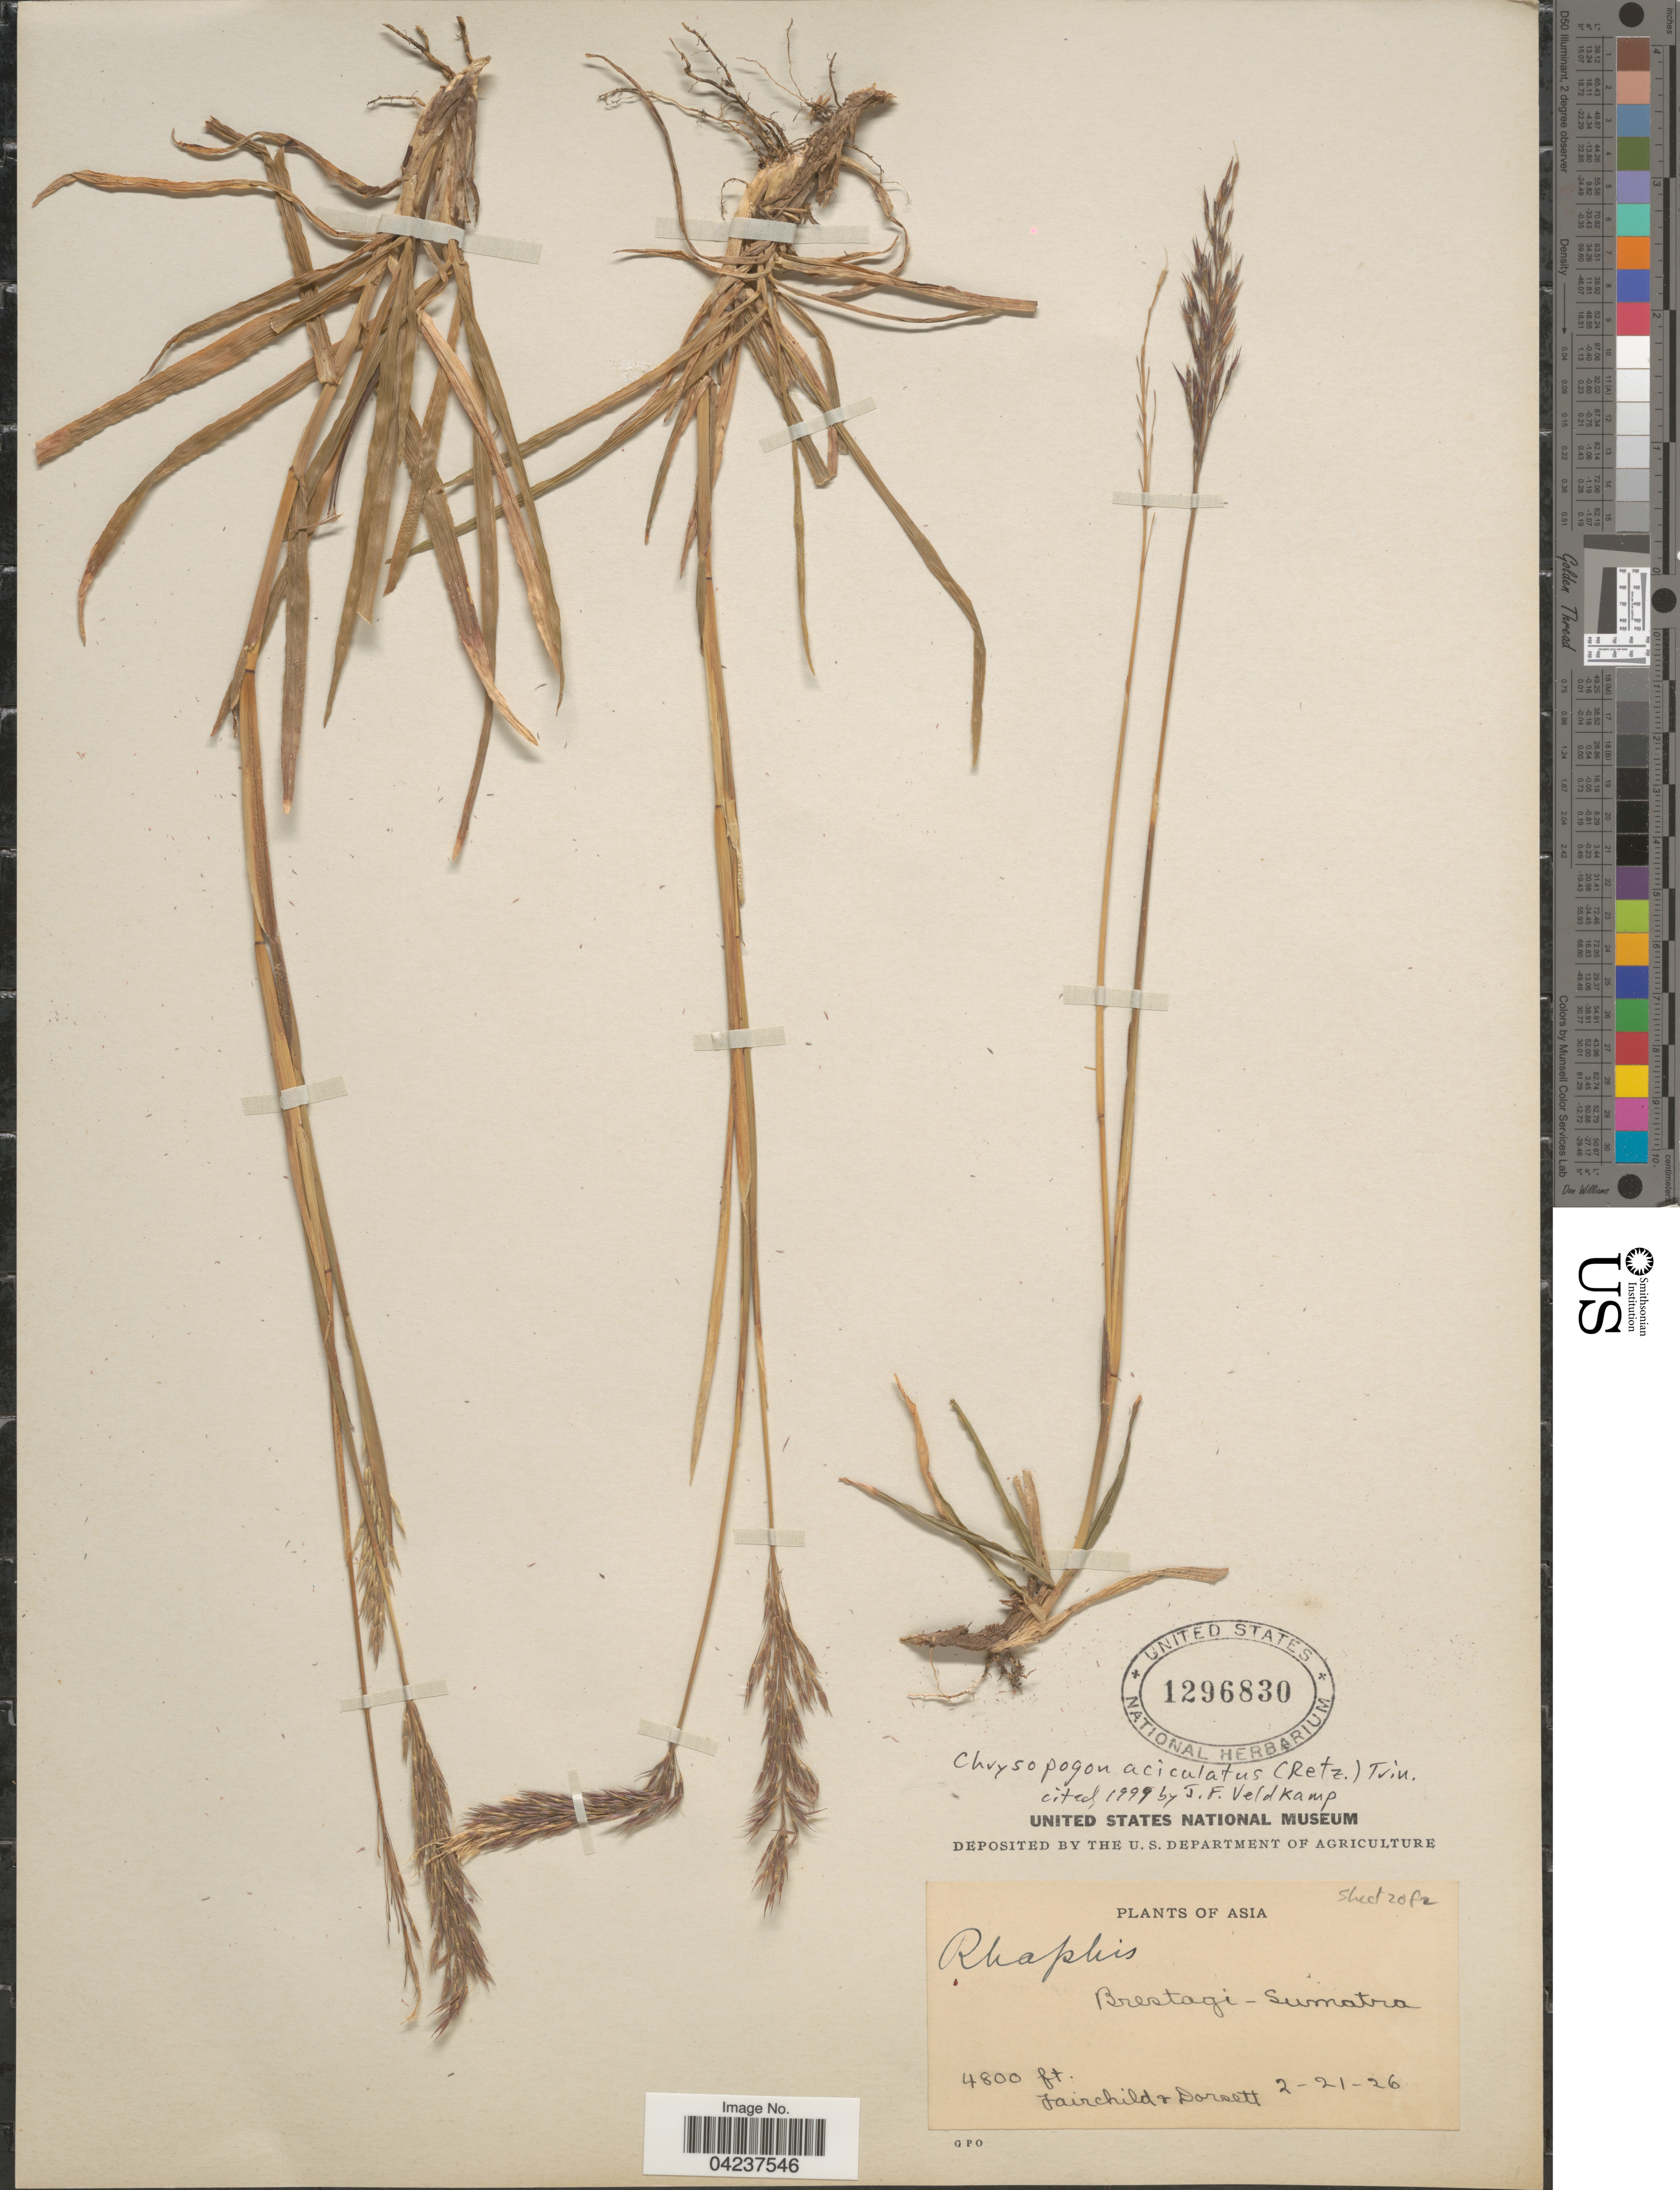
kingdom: Plantae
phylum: Tracheophyta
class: Liliopsida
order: Poales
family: Poaceae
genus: Chrysopogon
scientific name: Chrysopogon aciculatus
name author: (Retz.) Trin.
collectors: -. Fairchild & -- Dorsett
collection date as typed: Transcribed d/m/y: 21/2/26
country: Indonesia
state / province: Sumatra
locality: Brestagi - Sumatra.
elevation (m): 1463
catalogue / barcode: US 1296830